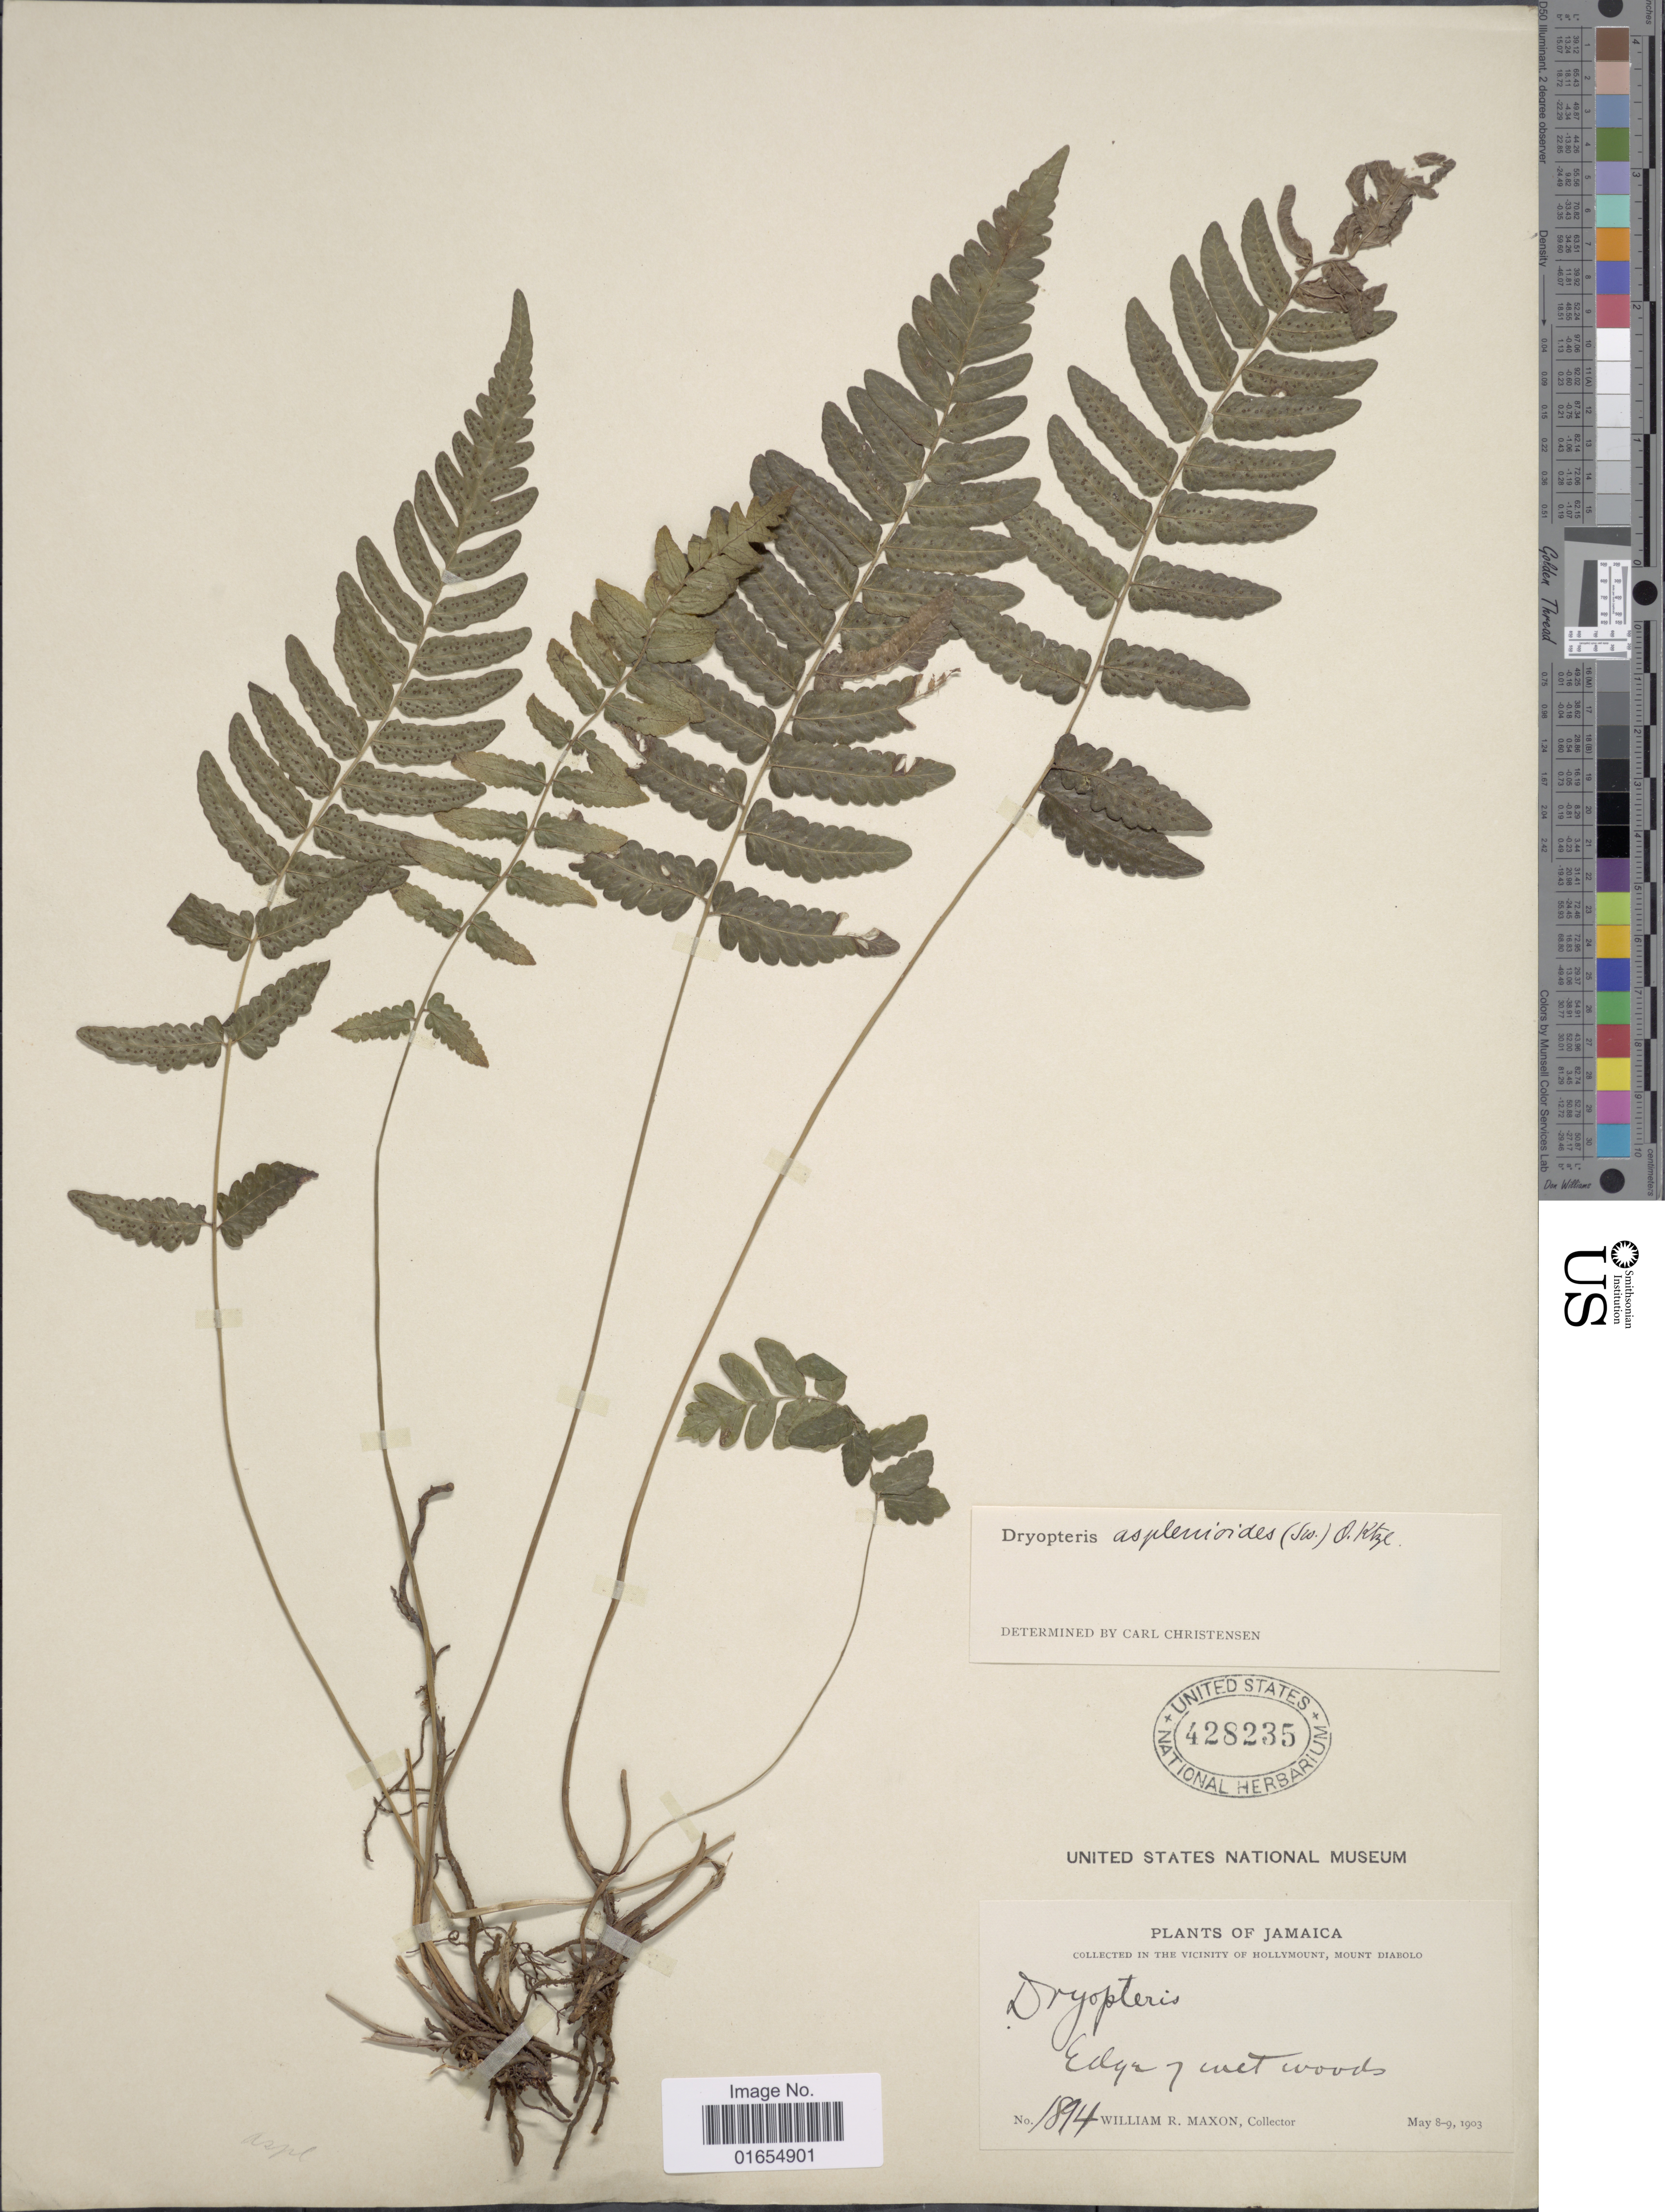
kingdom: Plantae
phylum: Tracheophyta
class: Polypodiopsida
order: Polypodiales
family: Thelypteridaceae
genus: Goniopteris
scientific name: Goniopteris retroflexa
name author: (L.) Pic. Serm.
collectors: W. R. Maxon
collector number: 1894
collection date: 1903-05-08/1903-05-09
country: Jamaica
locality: Vicinity of Hollymount, Mount Diabolo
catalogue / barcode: US 428235